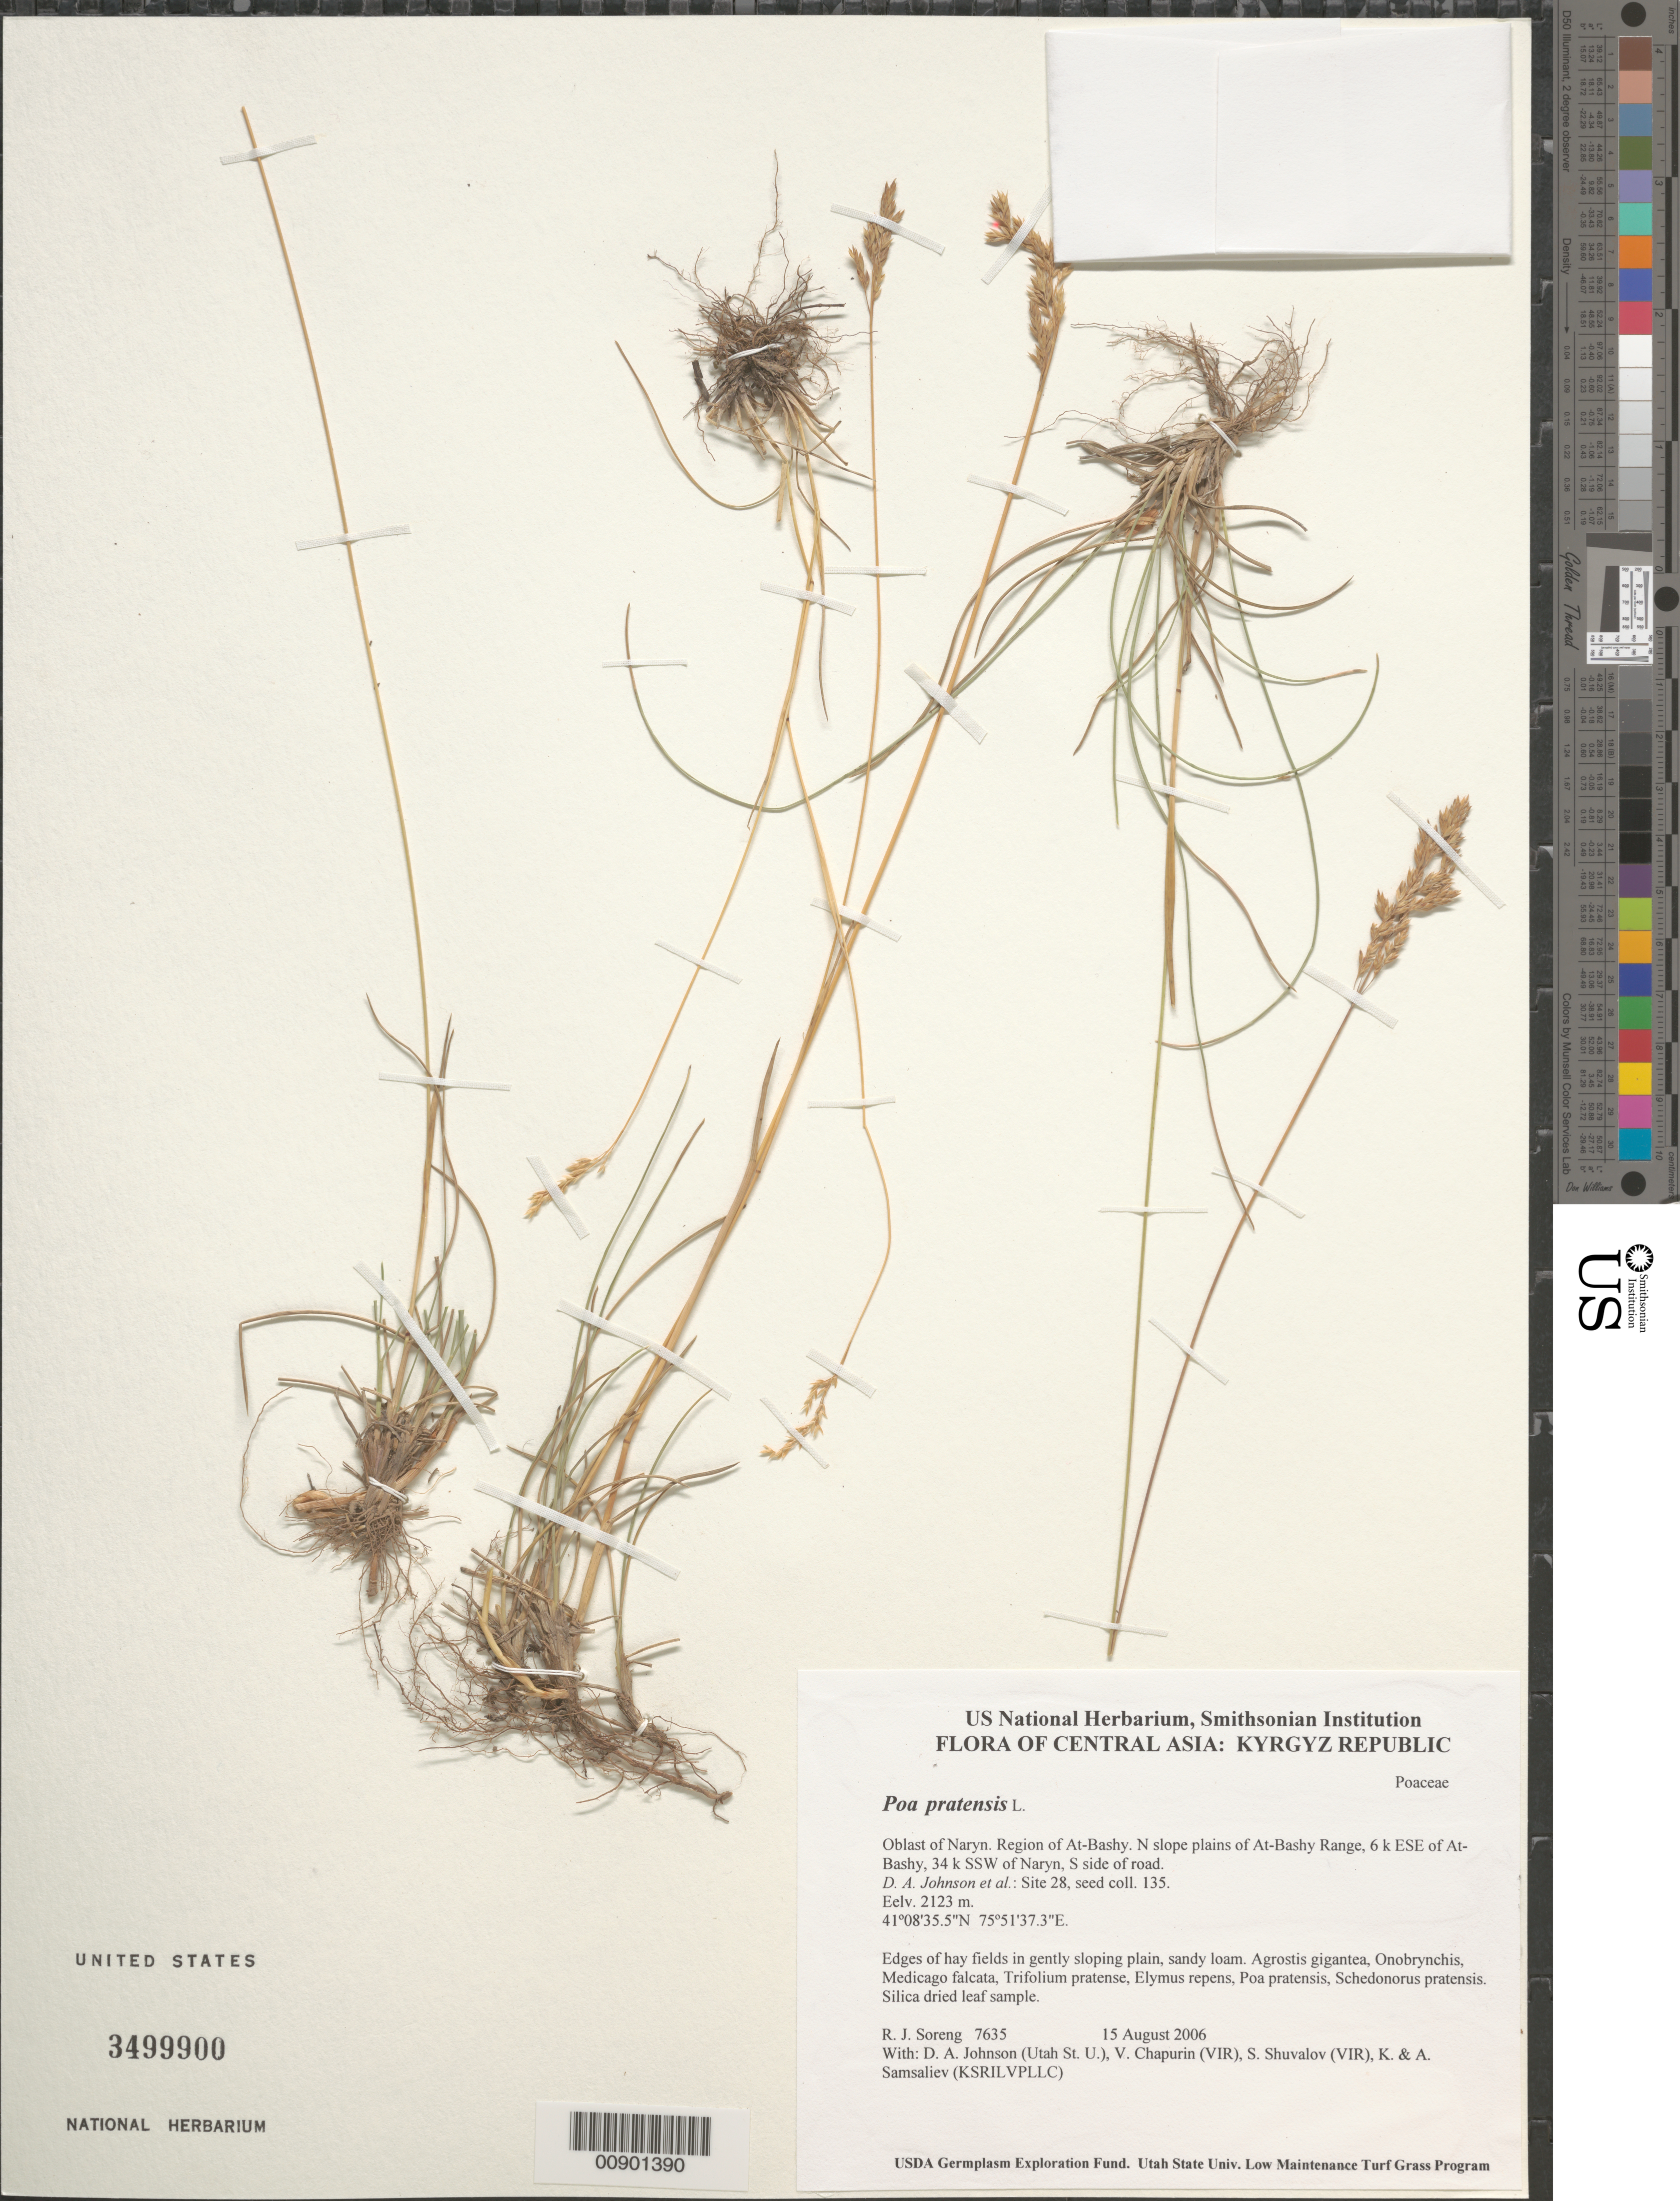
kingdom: Plantae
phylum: Tracheophyta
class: Liliopsida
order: Poales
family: Poaceae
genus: Poa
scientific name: Poa pratensis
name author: L.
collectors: R. J. Soreng, D. Johnson, S. Shuvalov, V. Chapurin, K. Samsaliev & A. Samsaliev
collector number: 7635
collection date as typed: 15 Aug 2006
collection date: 2006-08-15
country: Kyrgyzstan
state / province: Naryn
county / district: At-Bashy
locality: N slope plains of At-Bashy Range, 6 km ESE of At-Bashy, 34 km SSW of Naryn, S side of road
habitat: Edges of hay fields in gently sloping plain, sandy loam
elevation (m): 2123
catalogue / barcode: US 3499900